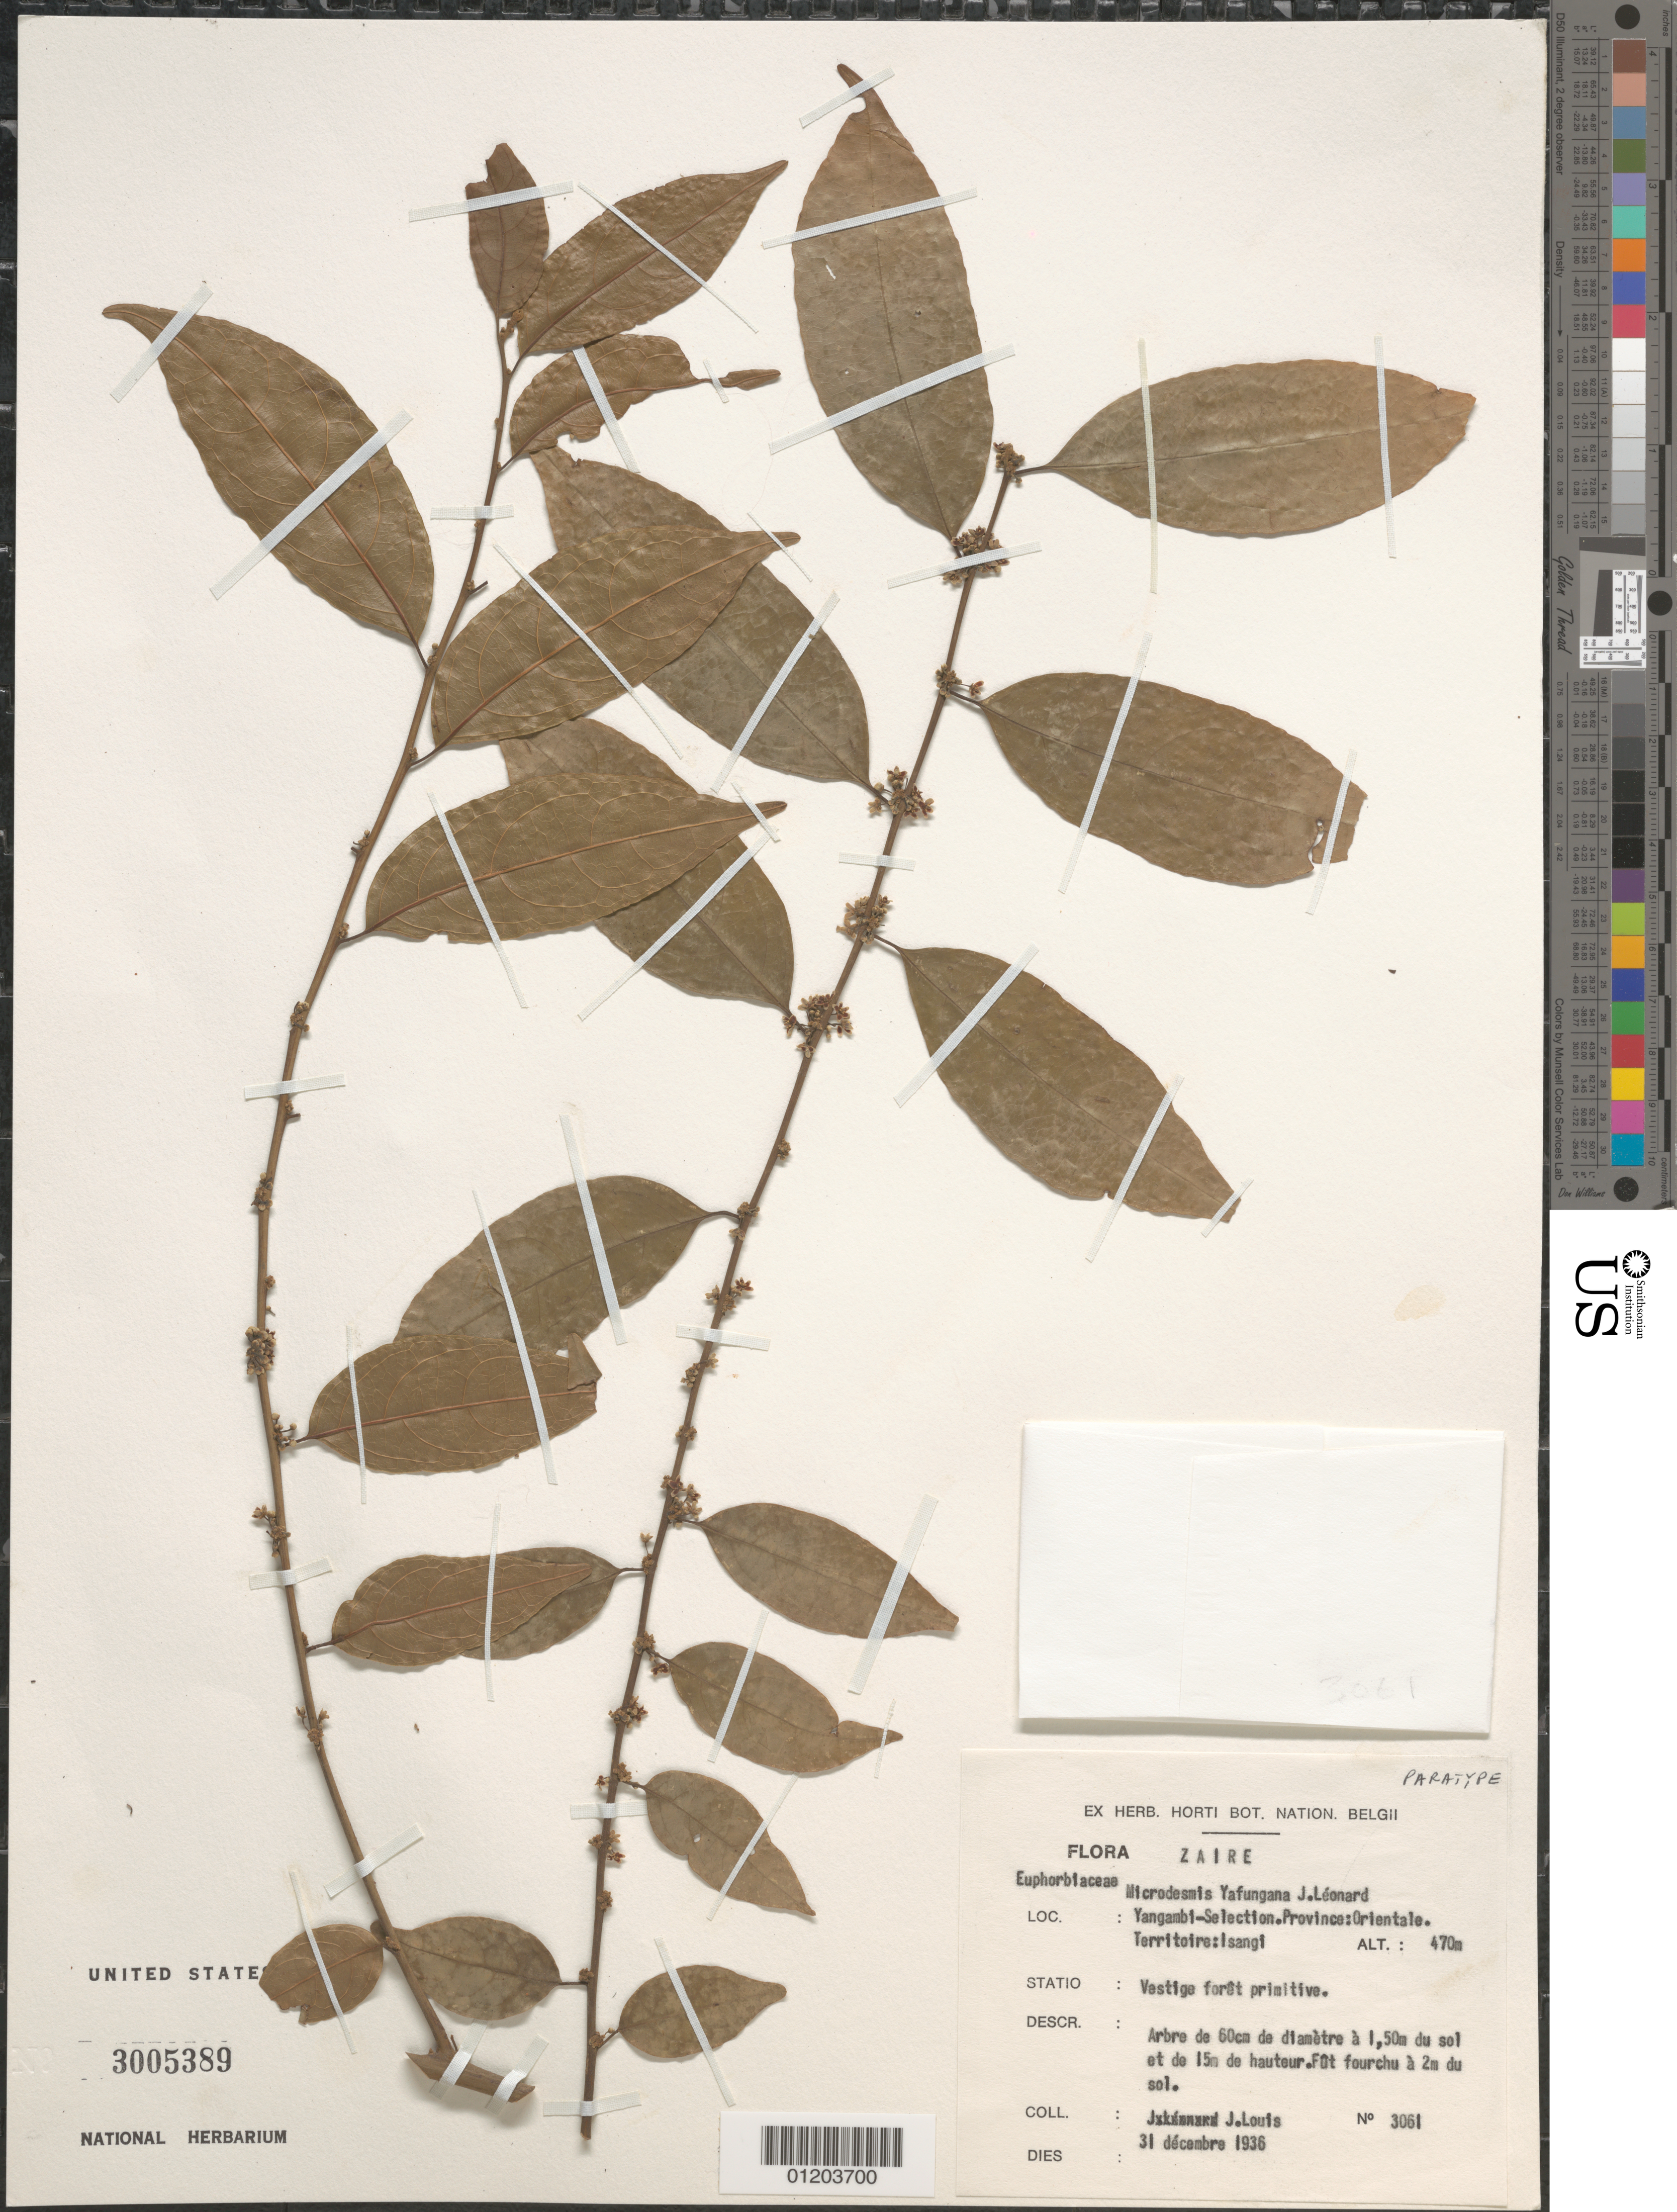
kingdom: Plantae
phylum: Tracheophyta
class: Magnoliopsida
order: Malpighiales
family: Pandaceae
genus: Microdesmis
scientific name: Microdesmis yafungana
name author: J. Léonard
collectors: J. Louis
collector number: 3061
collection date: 1936-12-31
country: Congo, Democratic Republic of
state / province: Tshopo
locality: Isangi Territory; Yangambi.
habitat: Vestige forêt primitive.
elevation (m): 470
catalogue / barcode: US 3005389